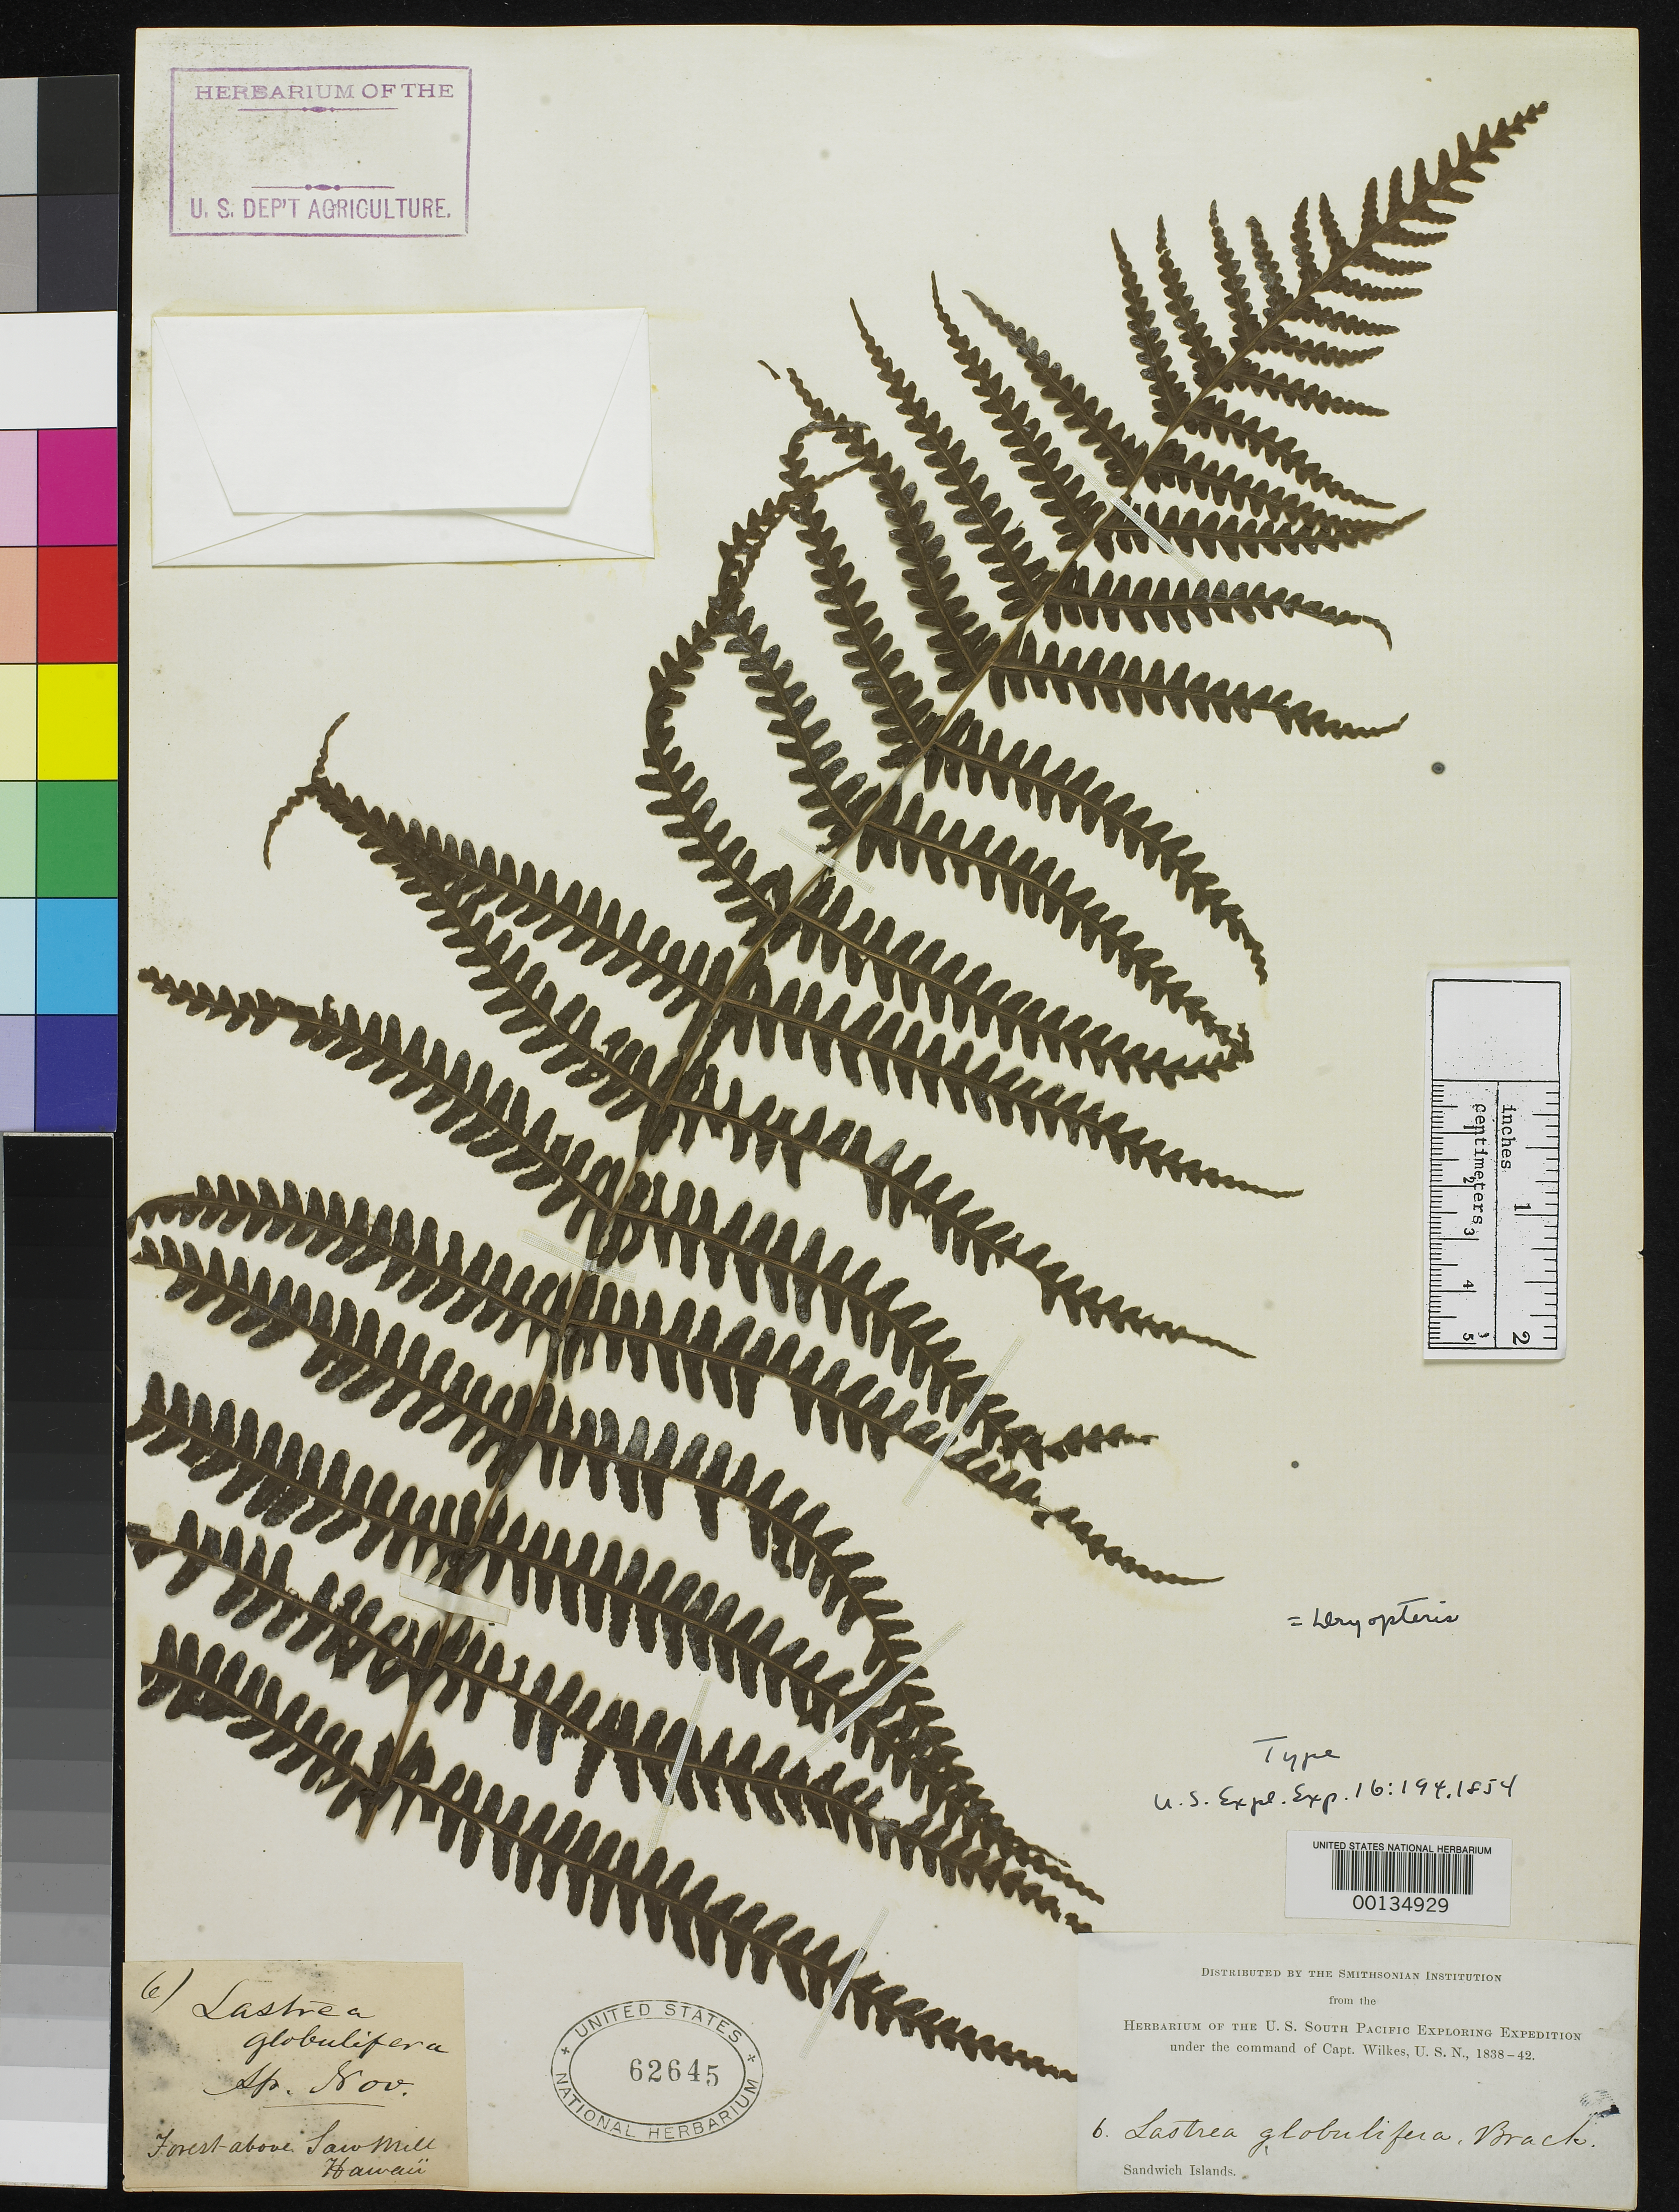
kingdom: Plantae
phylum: Tracheophyta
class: Polypodiopsida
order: Polypodiales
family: Thelypteridaceae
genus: Lastrea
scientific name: Lastrea globulifera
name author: Brack. in Wilkes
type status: Holotype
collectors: Wilkes Explor. Exped.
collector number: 6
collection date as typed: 1838 to -- --- 1842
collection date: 1838/1842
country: United States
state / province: Hawaii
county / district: Maui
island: Moloka'i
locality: Forests above sawmill.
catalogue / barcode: US 62645